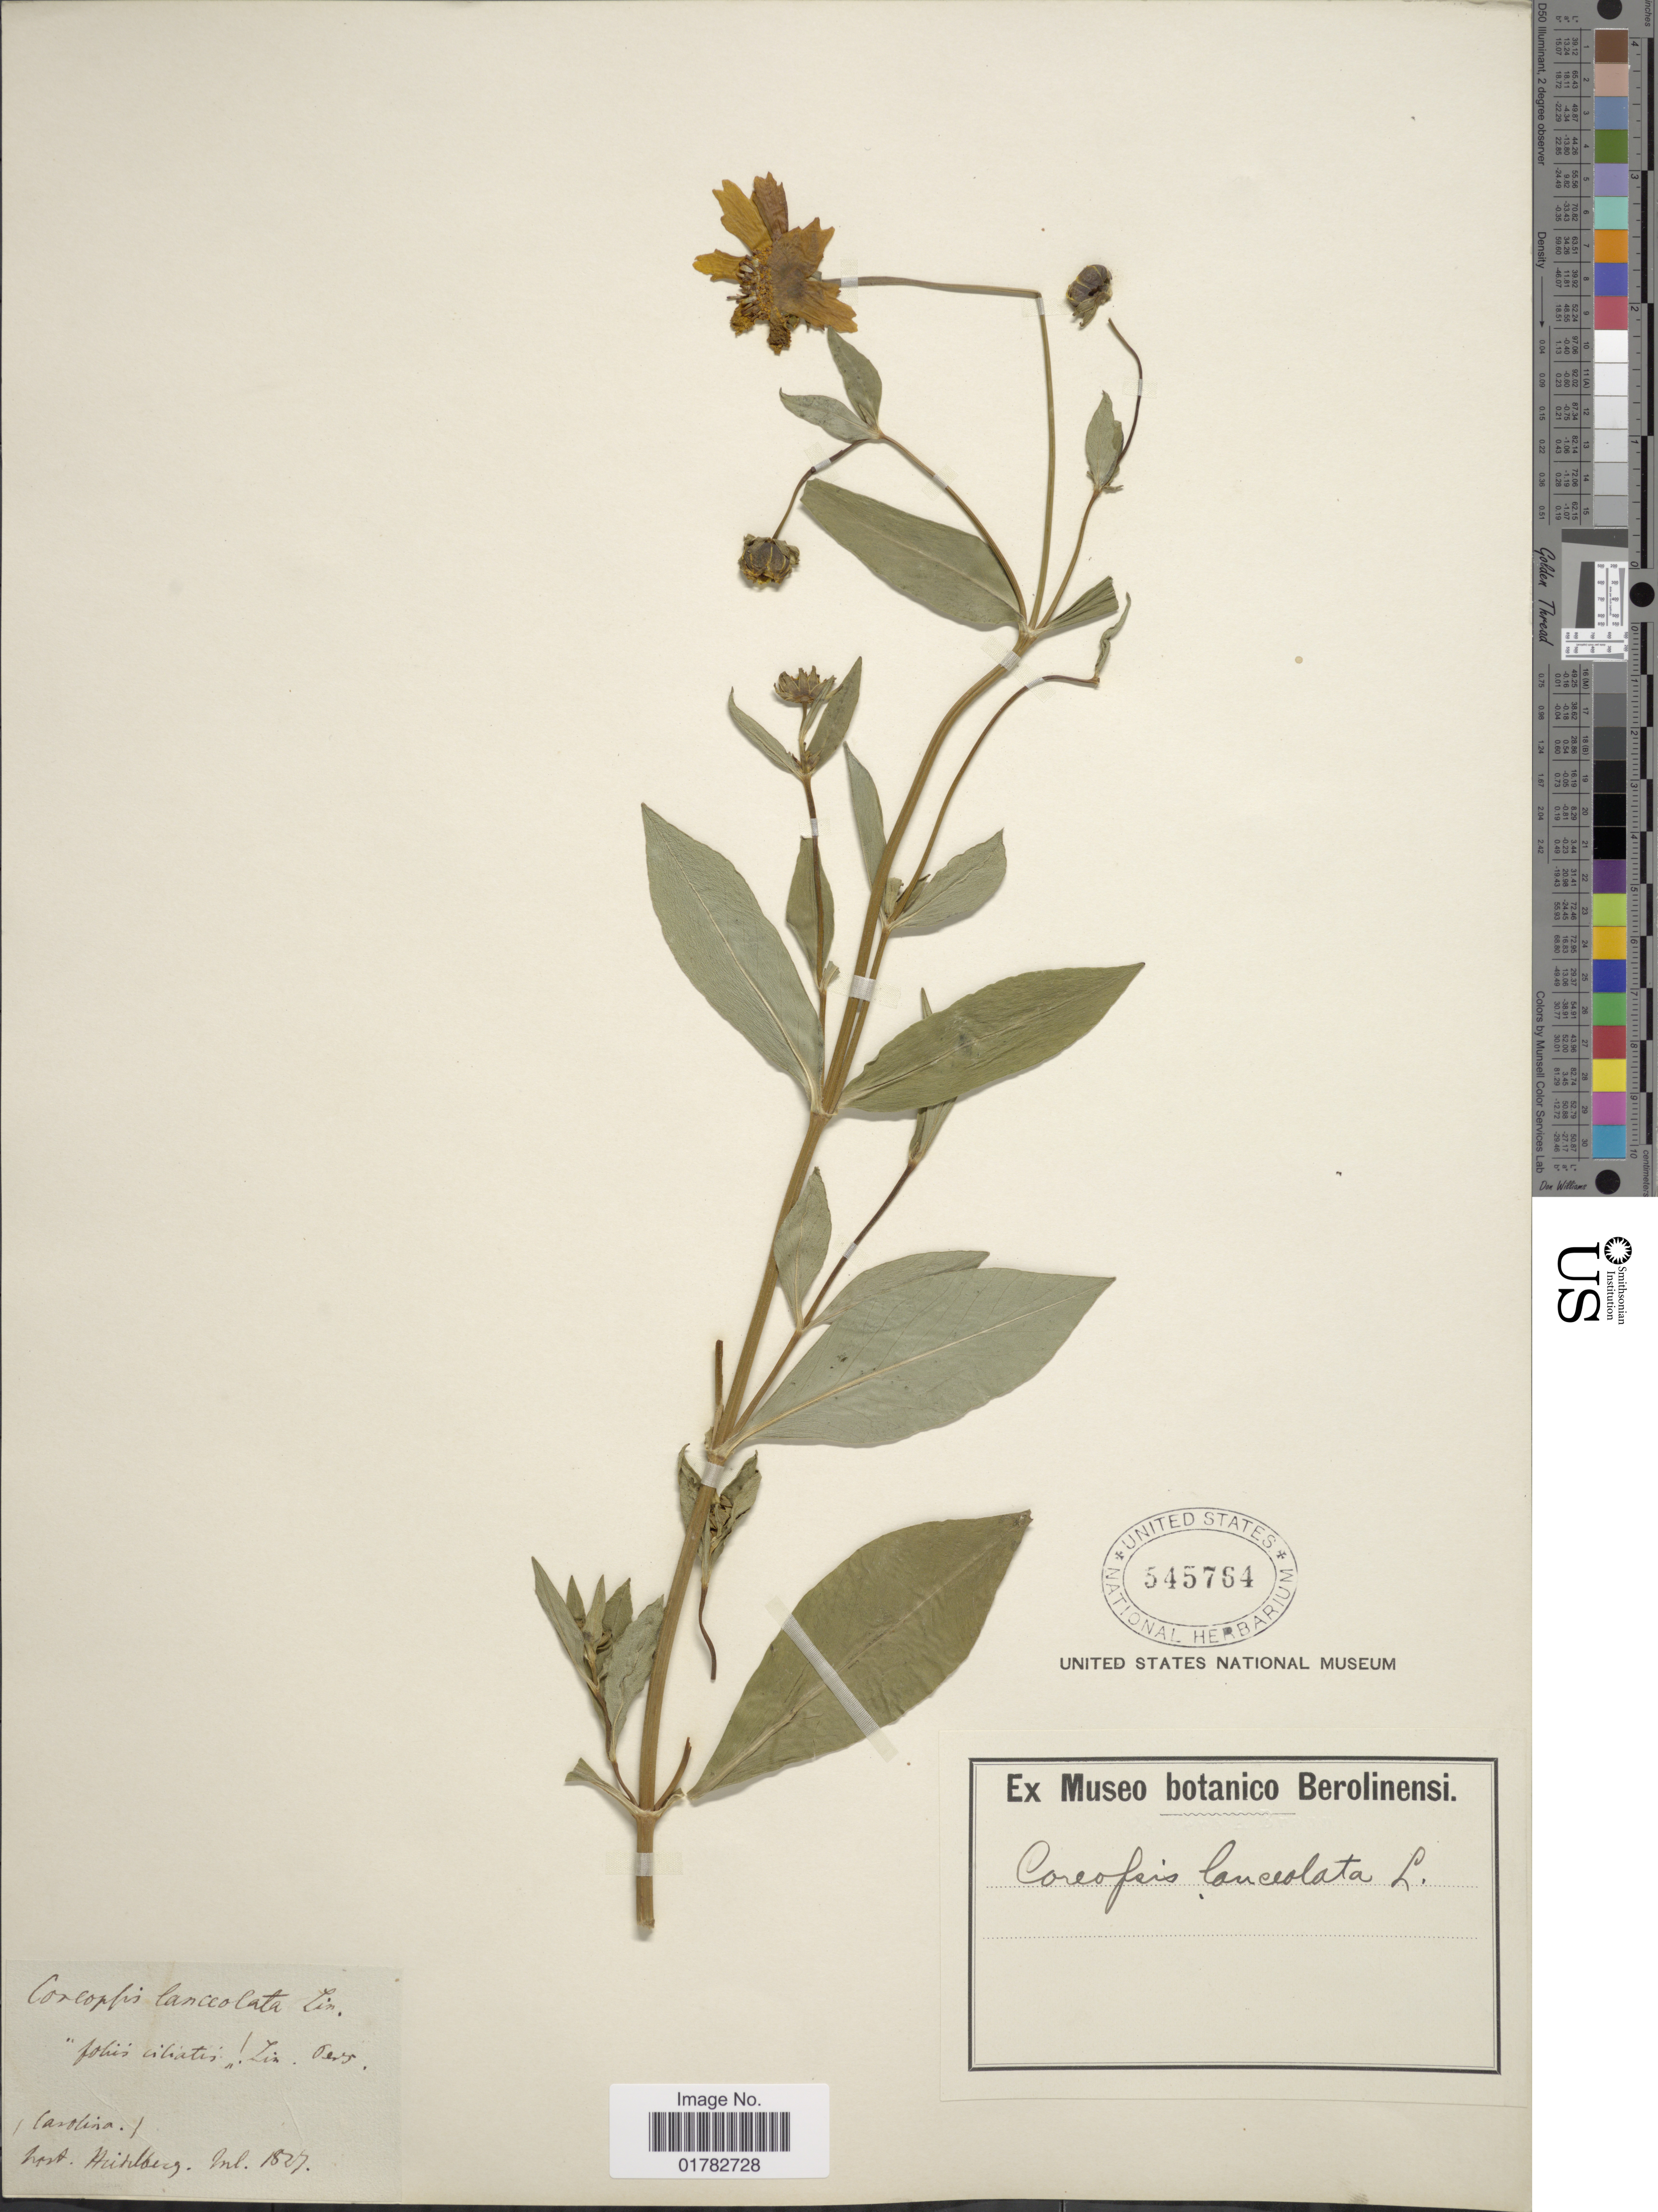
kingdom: Plantae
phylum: Tracheophyta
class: Magnoliopsida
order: Asterales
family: Asteraceae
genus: Coreopsis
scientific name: Coreopsis lanceolata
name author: L.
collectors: Hitchberg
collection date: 1827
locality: Carolina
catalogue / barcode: US 545764